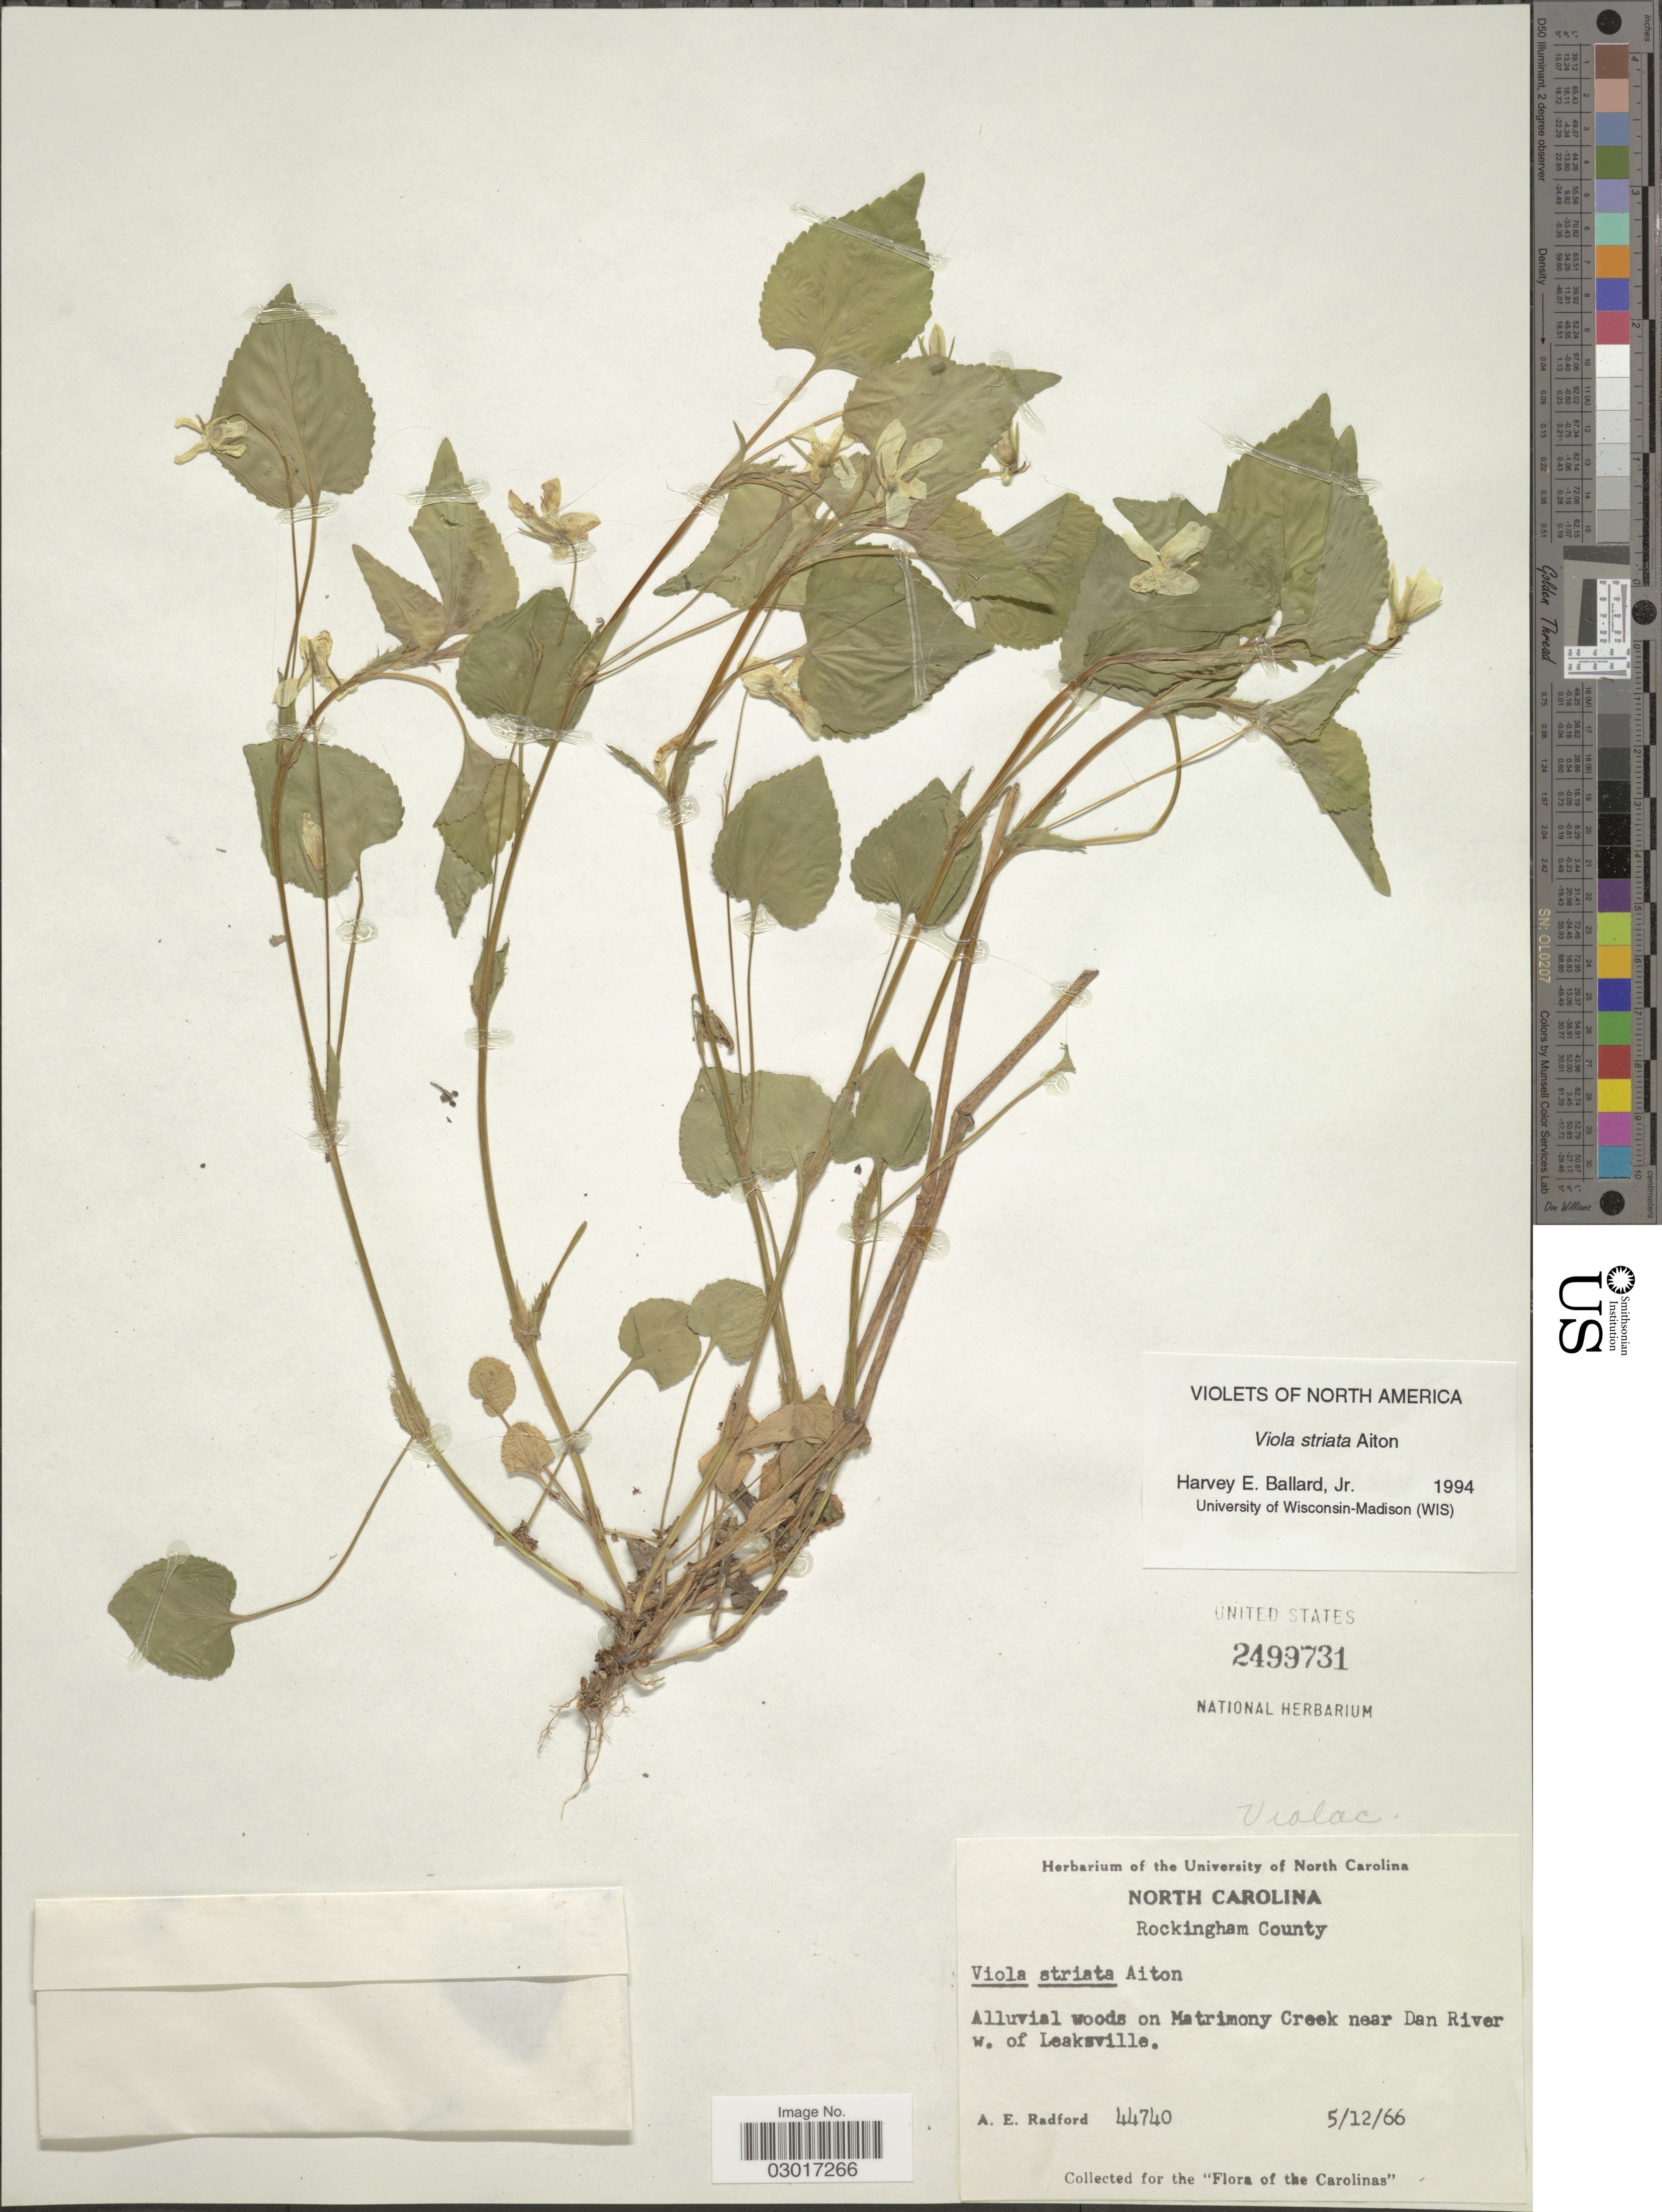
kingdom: Plantae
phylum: Tracheophyta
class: Magnoliopsida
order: Malpighiales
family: Violaceae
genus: Viola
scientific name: Viola striata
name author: Aiton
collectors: A. E. Radford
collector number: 44740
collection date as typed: Transcribed d/m/y: 12/5/66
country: United States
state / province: North Carolina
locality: Rockingham County. Alluvial woods on Matrimony Creek near Dan River w. of Leaksville.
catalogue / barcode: US 2499731